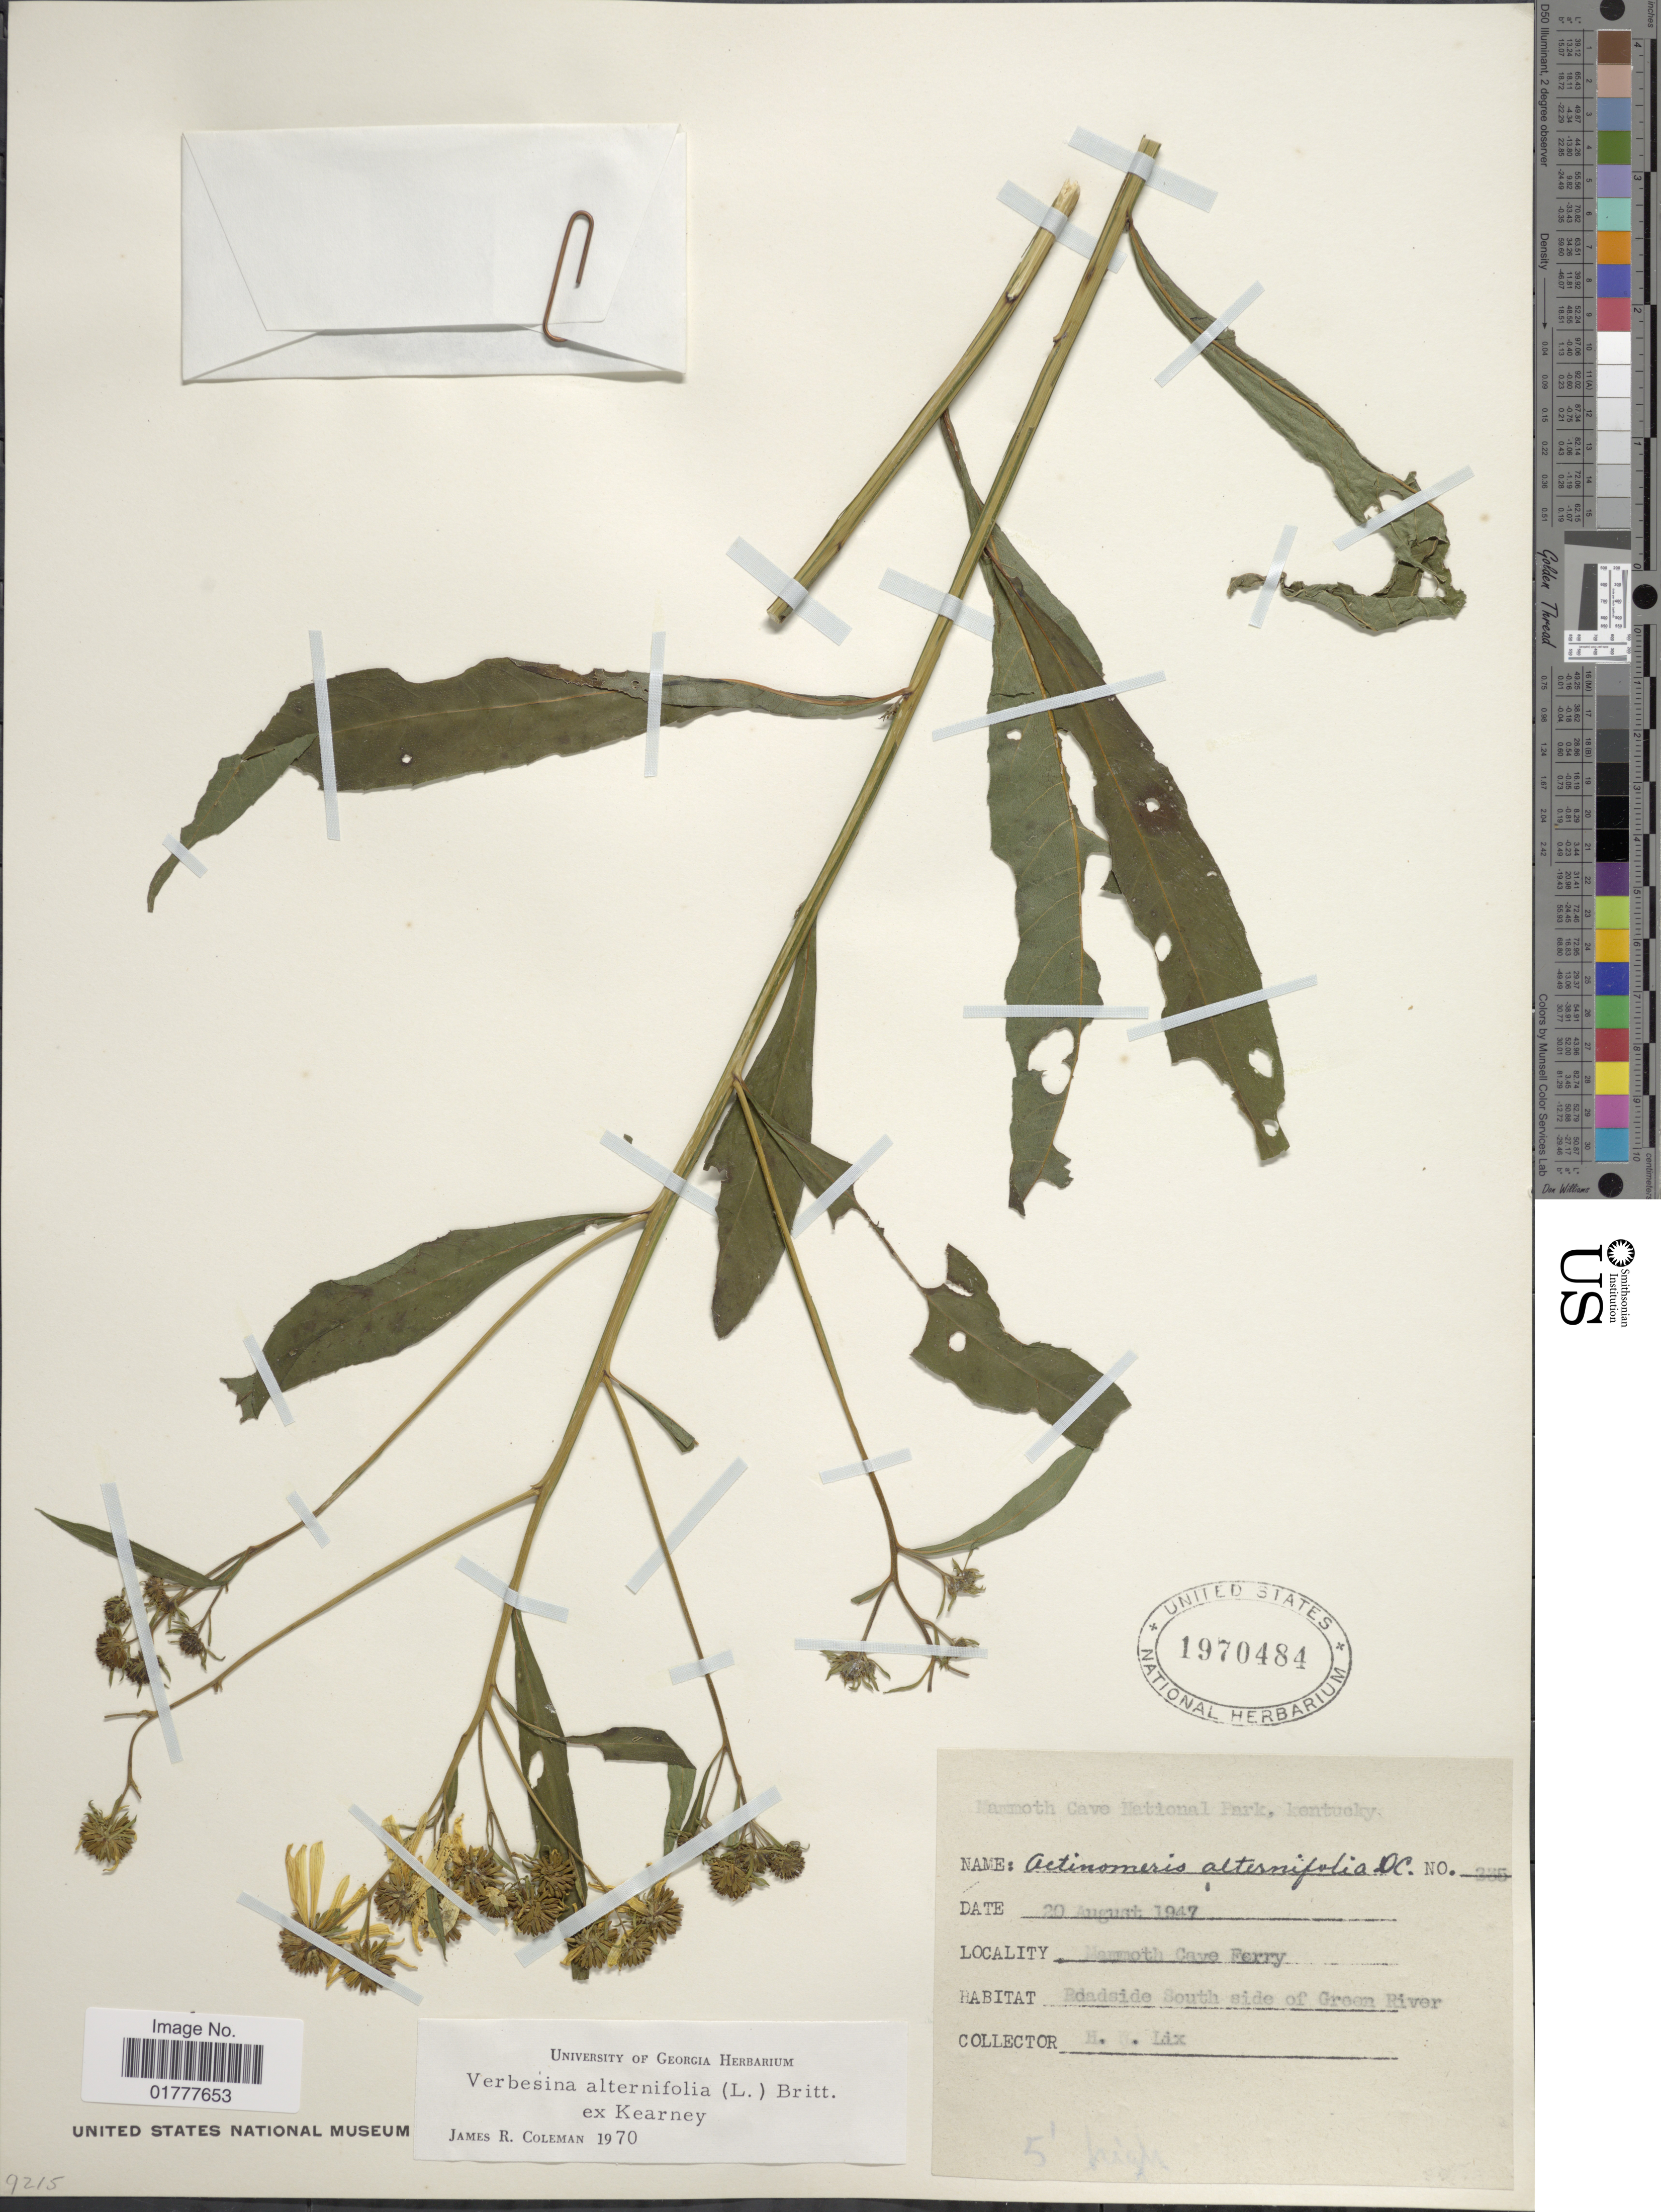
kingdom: Plantae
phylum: Tracheophyta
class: Magnoliopsida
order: Asterales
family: Asteraceae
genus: Actinomeris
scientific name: Actinomeris alternifolia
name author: (L.) DC.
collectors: H. W. Lix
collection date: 1947-08-20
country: United States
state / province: Kentucky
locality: Mammoth Cave National Park, Kentucky. Mammoth Cave Ferry.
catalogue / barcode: US 1970484